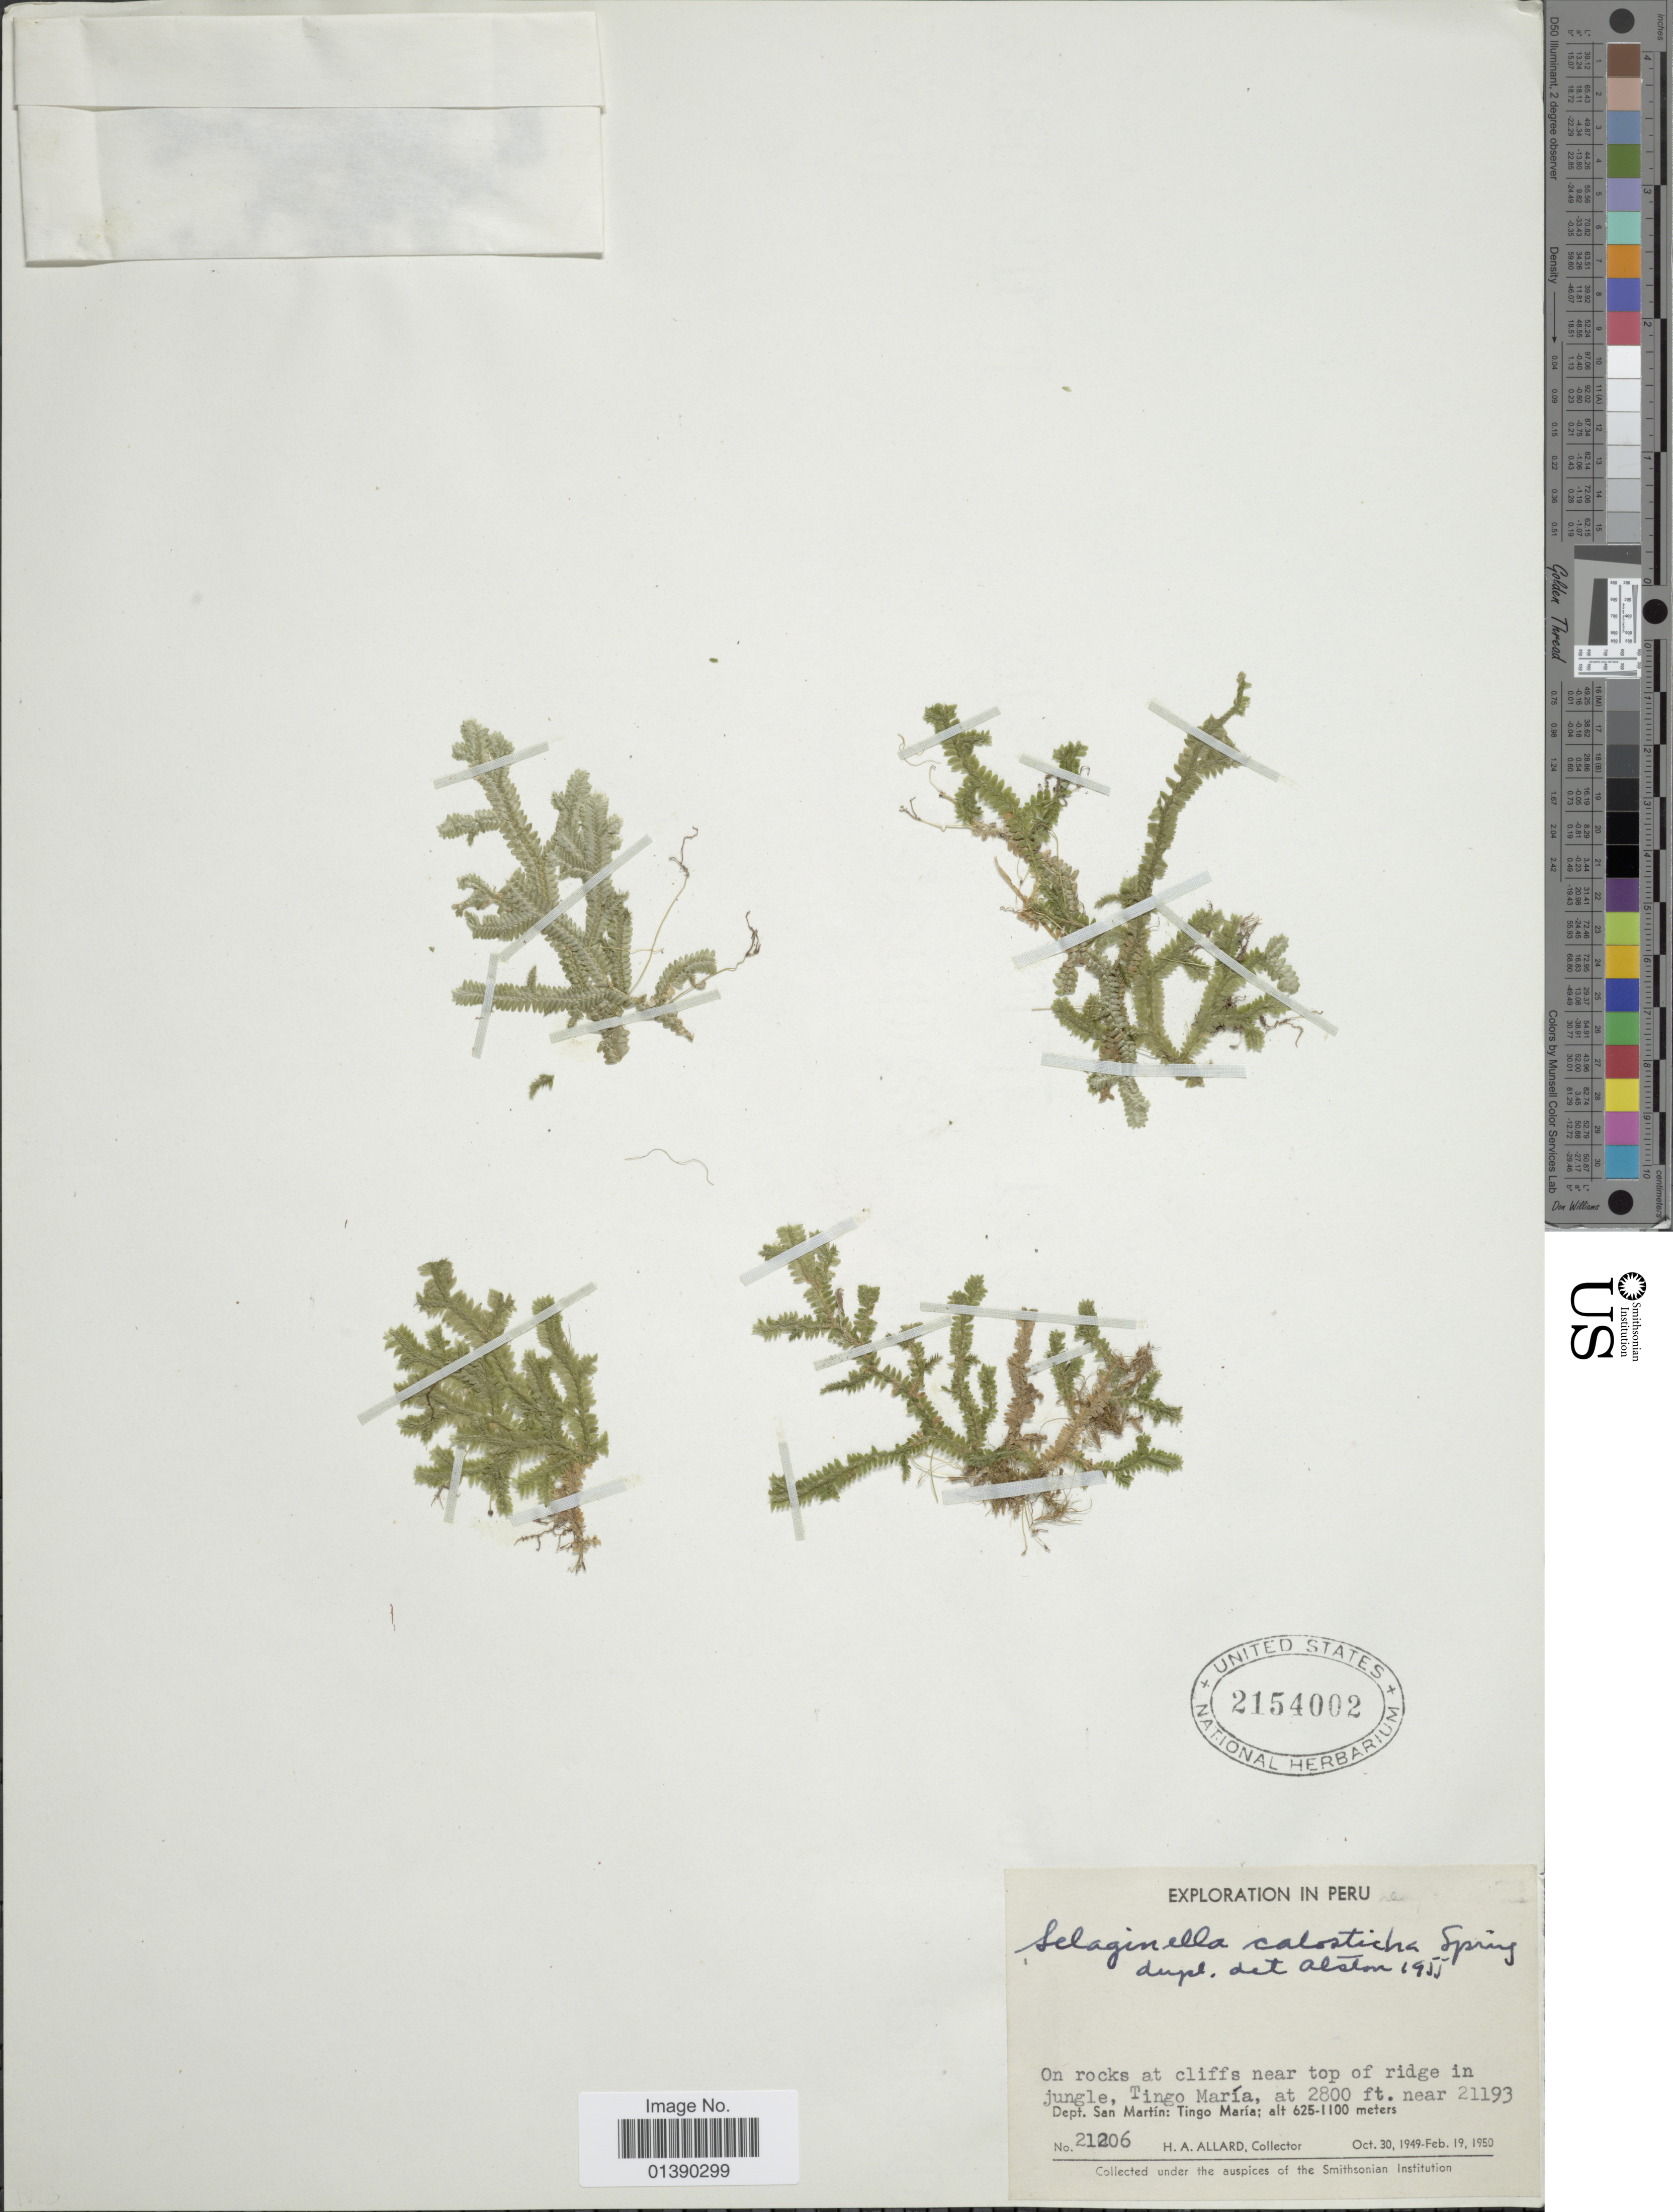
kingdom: Plantae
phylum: Tracheophyta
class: Lycopodiopsida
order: Selaginellales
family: Selaginellaceae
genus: Selaginella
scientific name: Selaginella calosticha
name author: Spring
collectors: H. A. Allard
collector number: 21206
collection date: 1949-10-30/1950-02-19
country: Peru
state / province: San Martín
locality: On rocks at cliffs near top of ridge in jungle, Tingo Marí, at 2800 ft near 21193, Tingo María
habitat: on rocks at cliffs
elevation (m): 625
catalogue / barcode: US 2154002